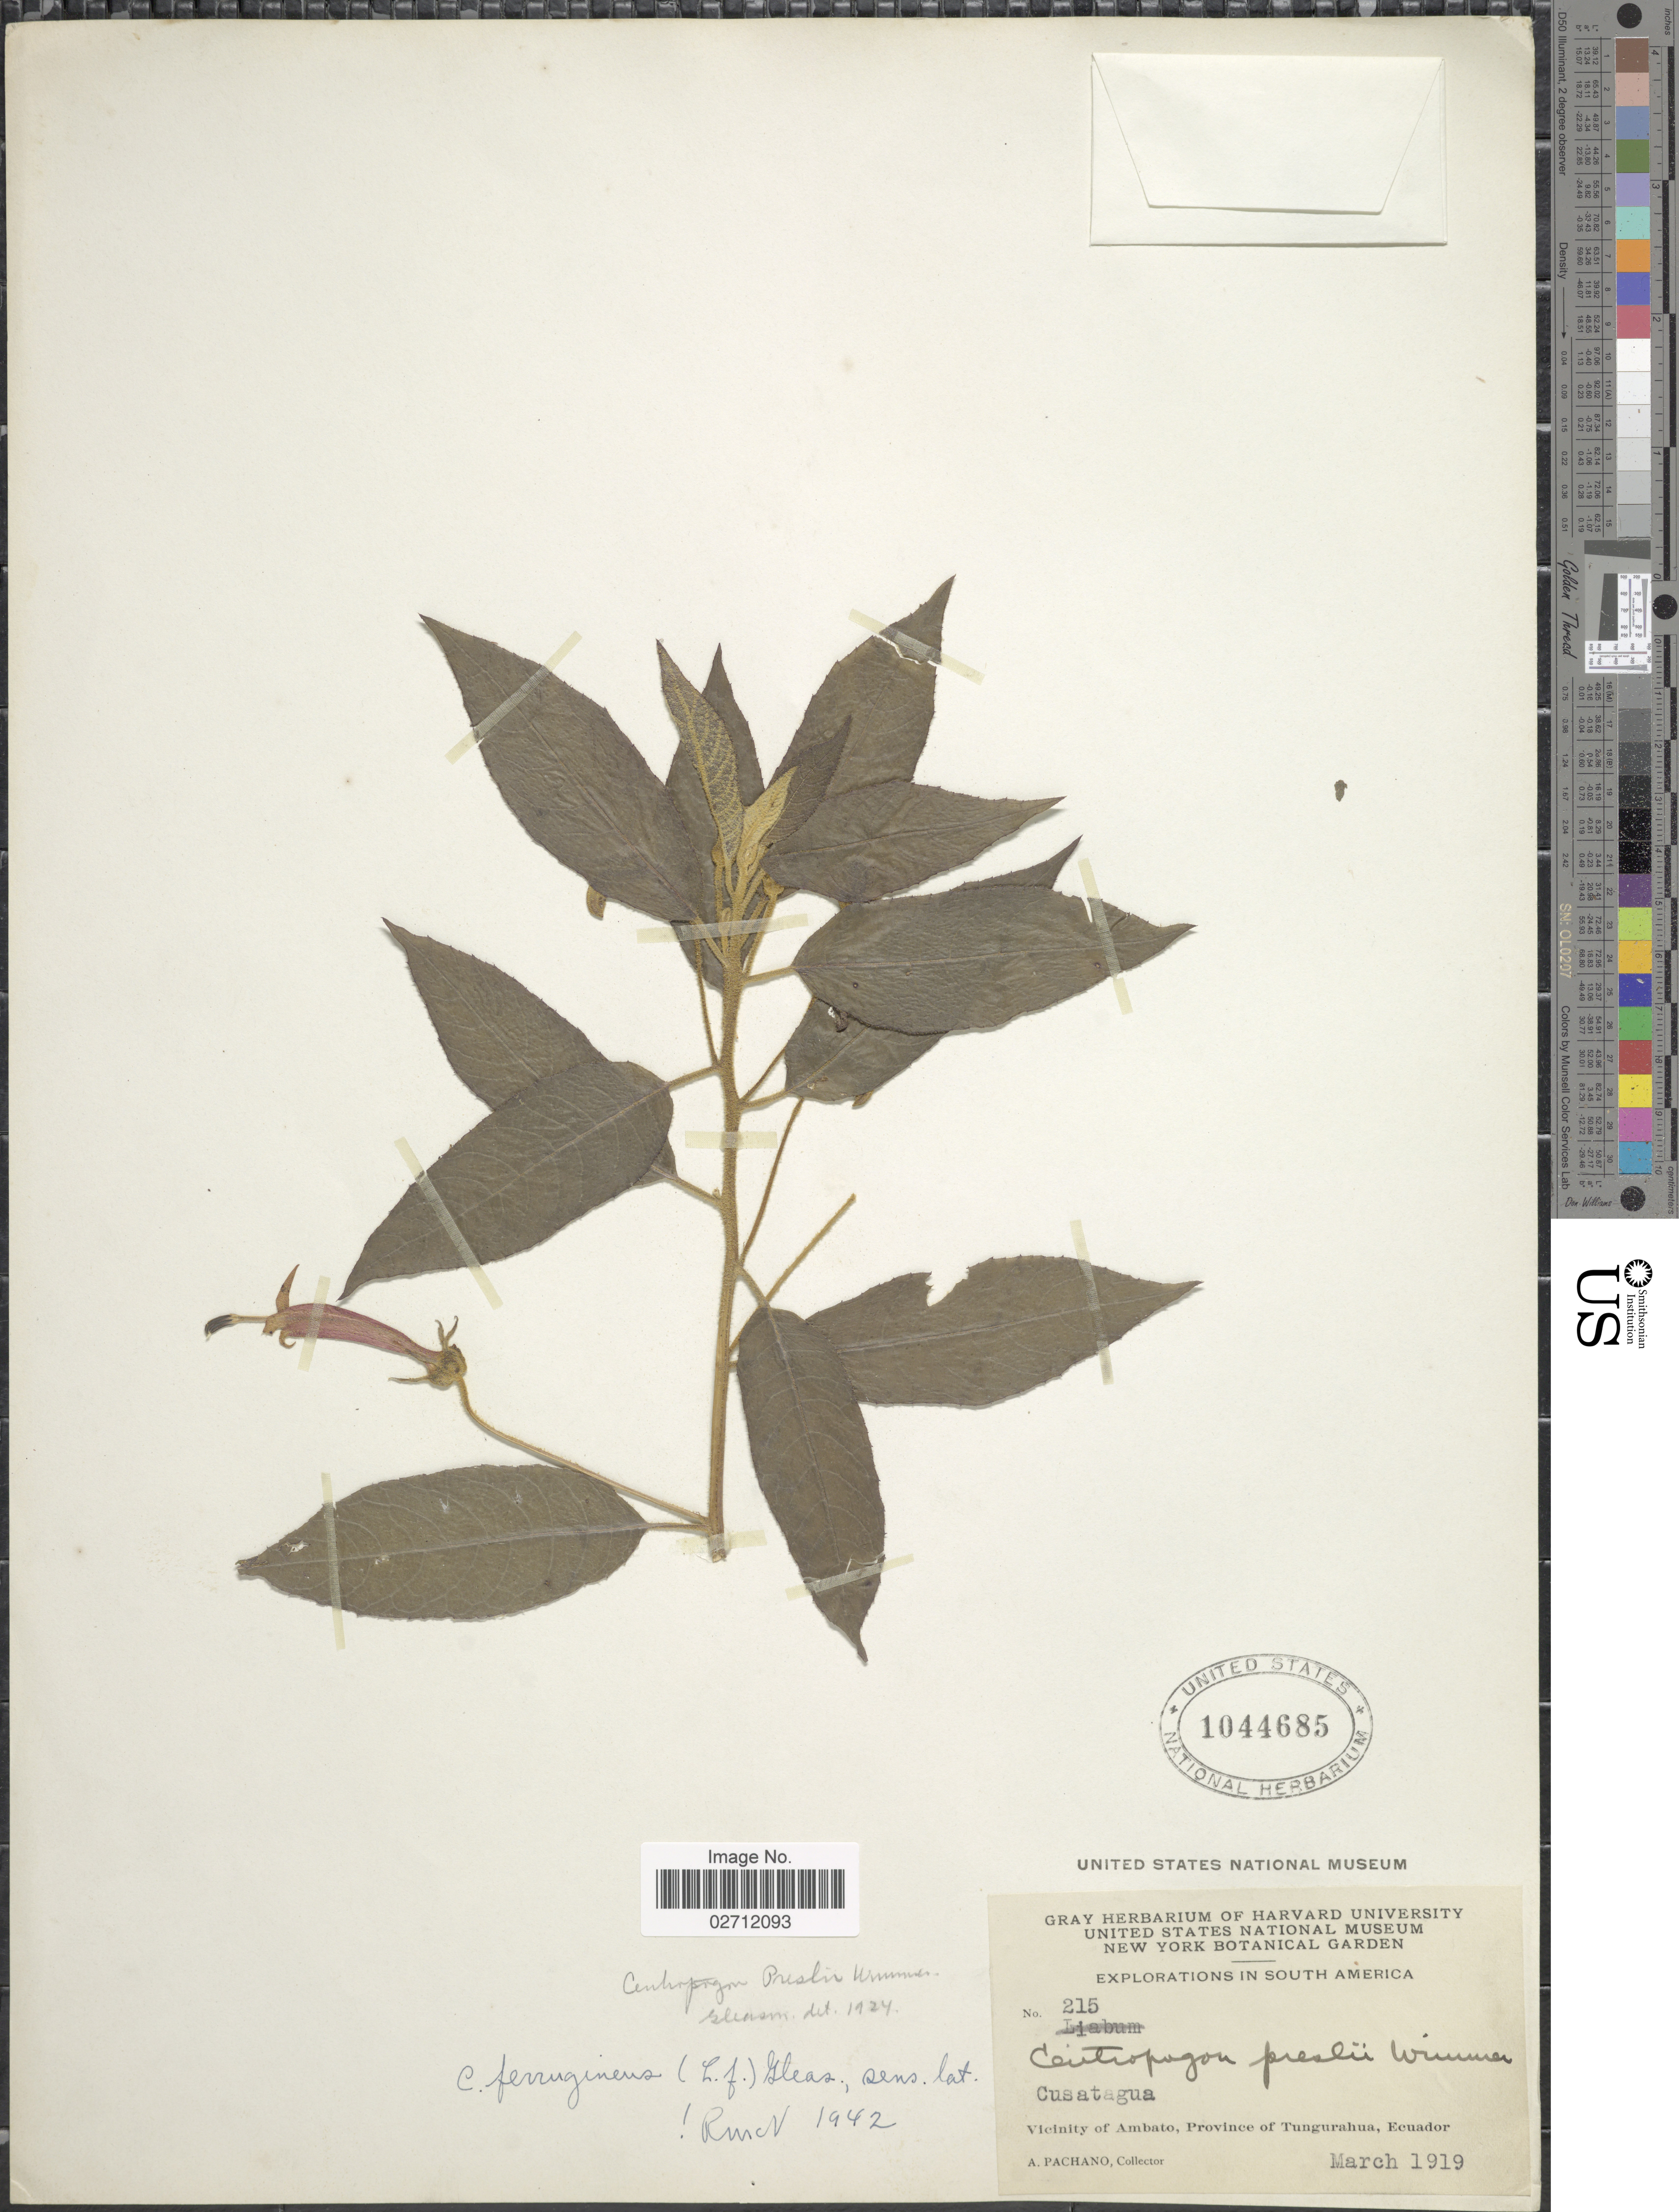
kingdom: Plantae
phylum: Tracheophyta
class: Magnoliopsida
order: Asterales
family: Campanulaceae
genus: Centropogon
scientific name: Centropogon ferrugineus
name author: (L. f.) Gleason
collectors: A. Pachano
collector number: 215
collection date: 1919-03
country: Ecuador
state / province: Tungurahua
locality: Cusatagua, Vicinity of Ambato.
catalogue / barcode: US 1044685